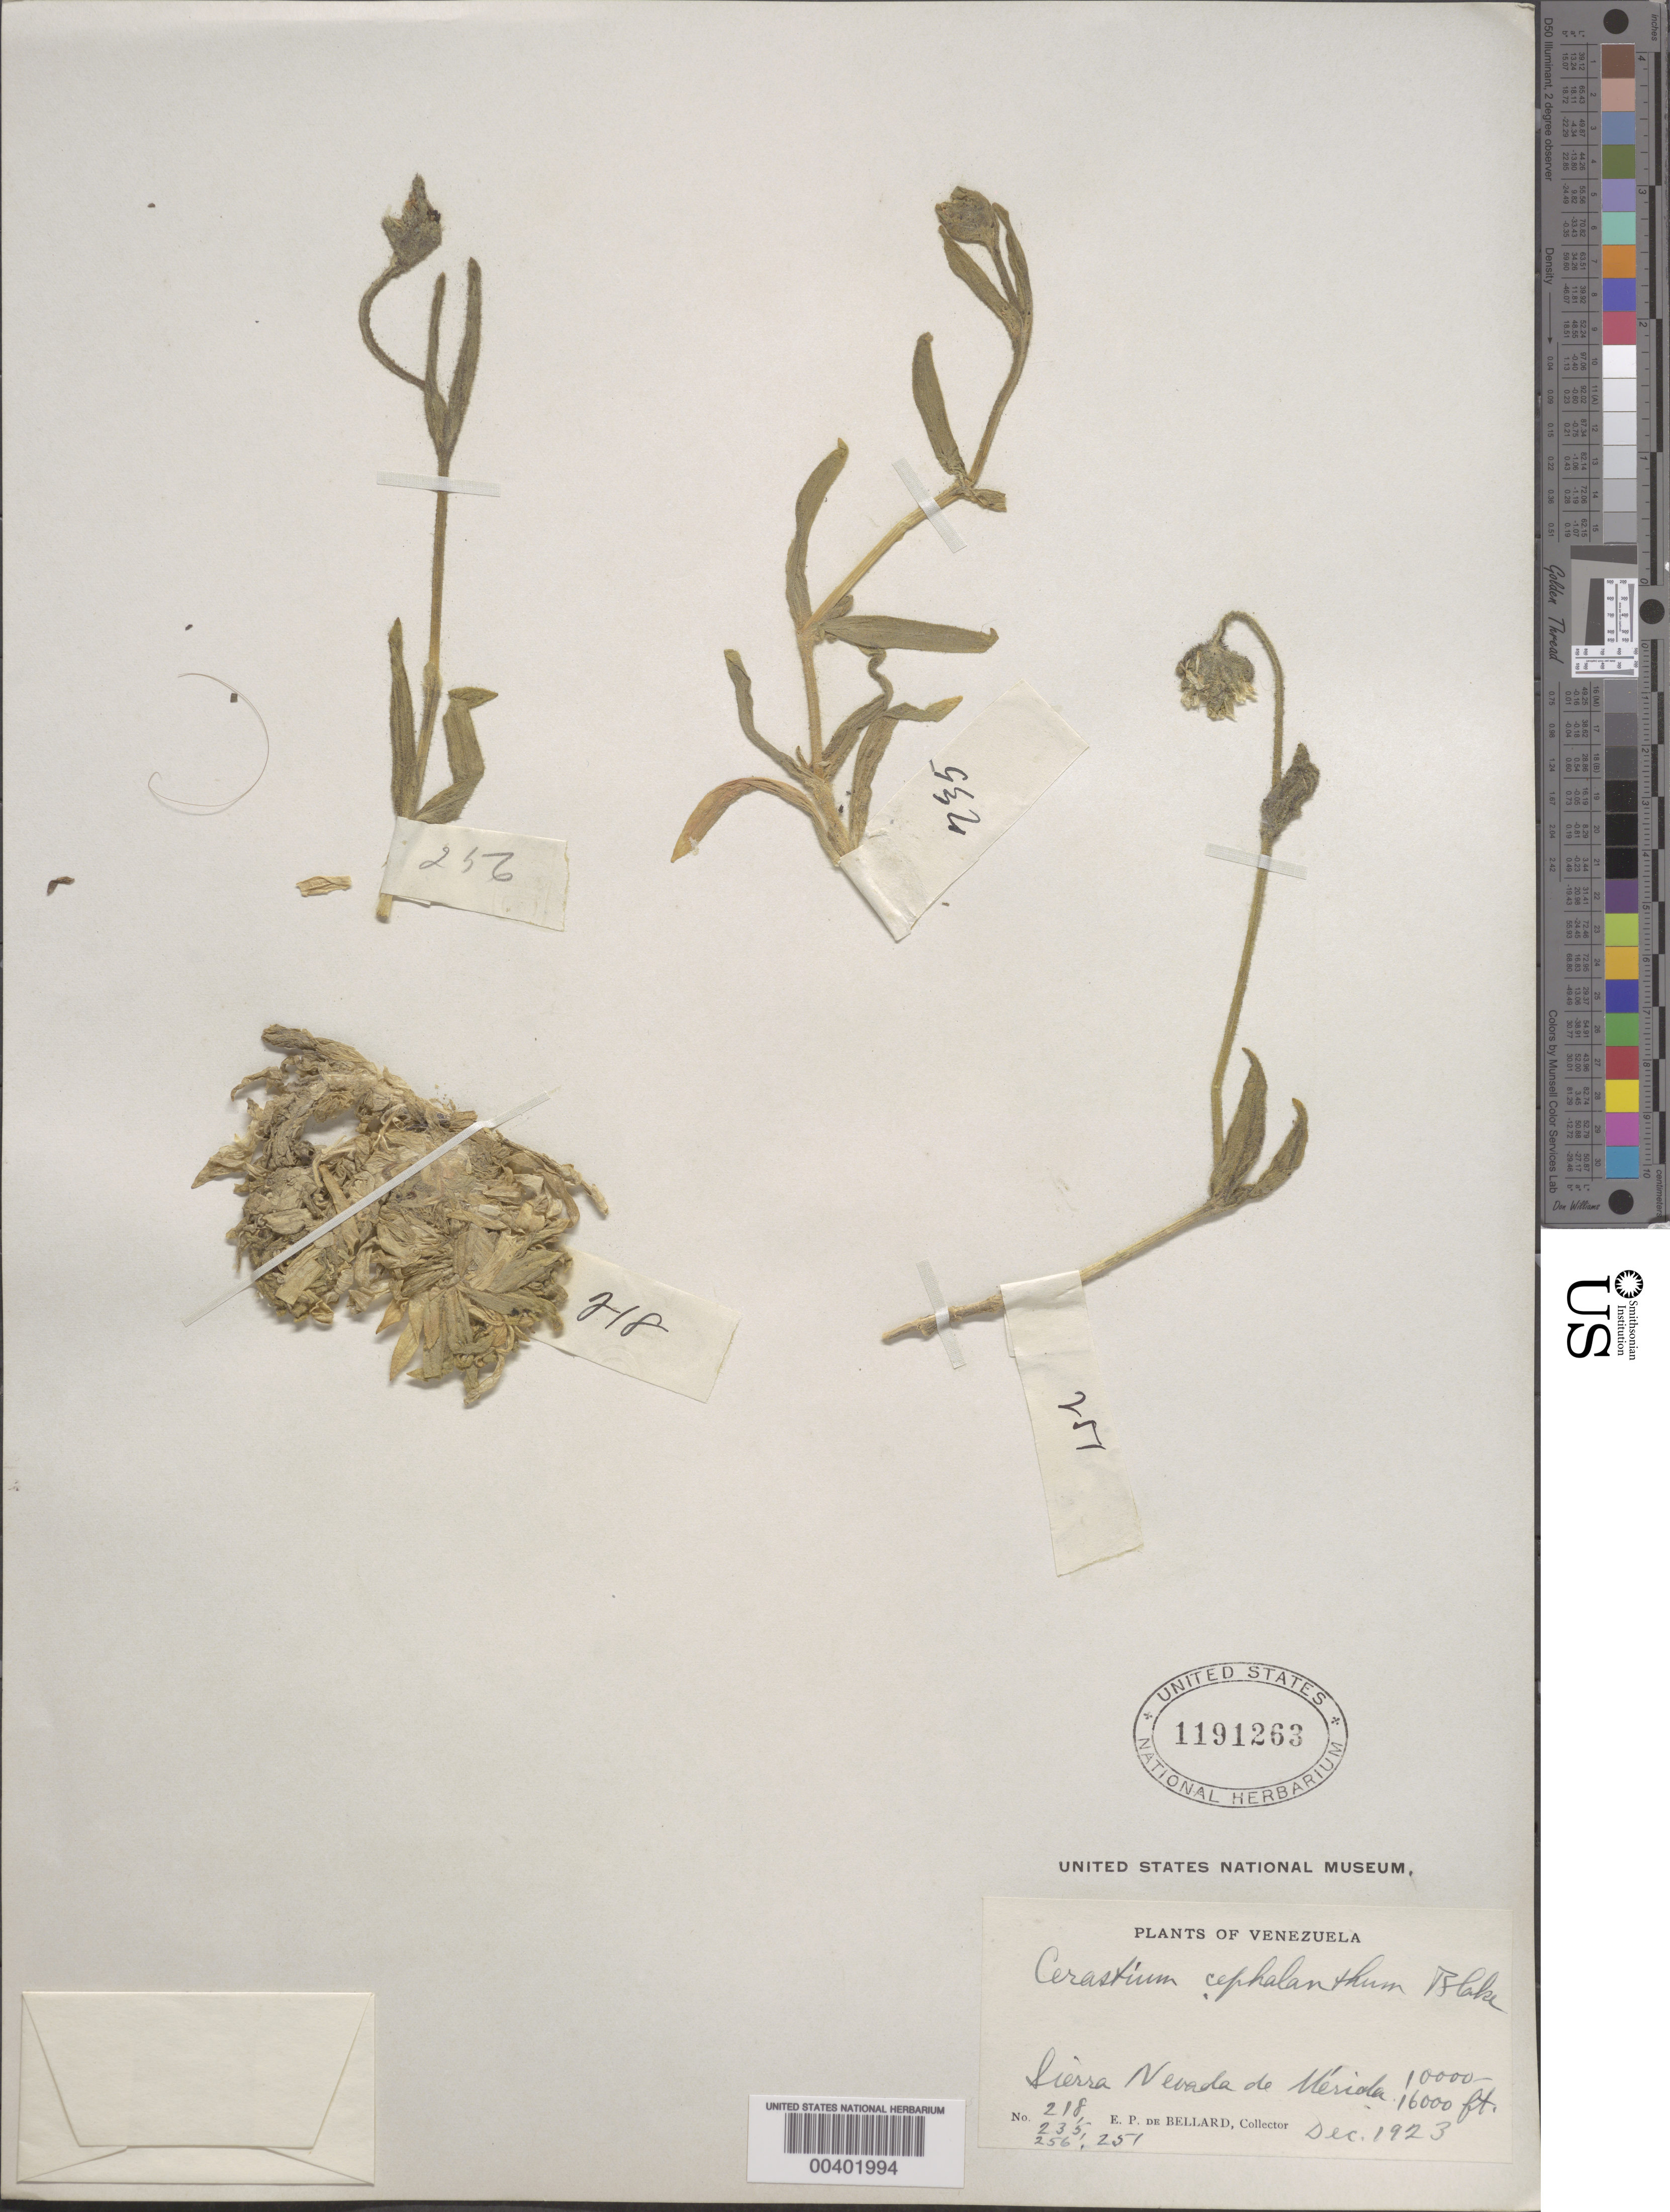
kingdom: Plantae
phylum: Tracheophyta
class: Magnoliopsida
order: Caryophyllales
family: Caryophyllaceae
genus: Cerastium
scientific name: Cerastium cephalanthum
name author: S.F. Blake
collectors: E. Bellard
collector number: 218, 235, 25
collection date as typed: Dec 1923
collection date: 1923-12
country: Venezuela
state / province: Mérida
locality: Sierra Nevada de Mérida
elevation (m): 3048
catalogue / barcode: US 1191263